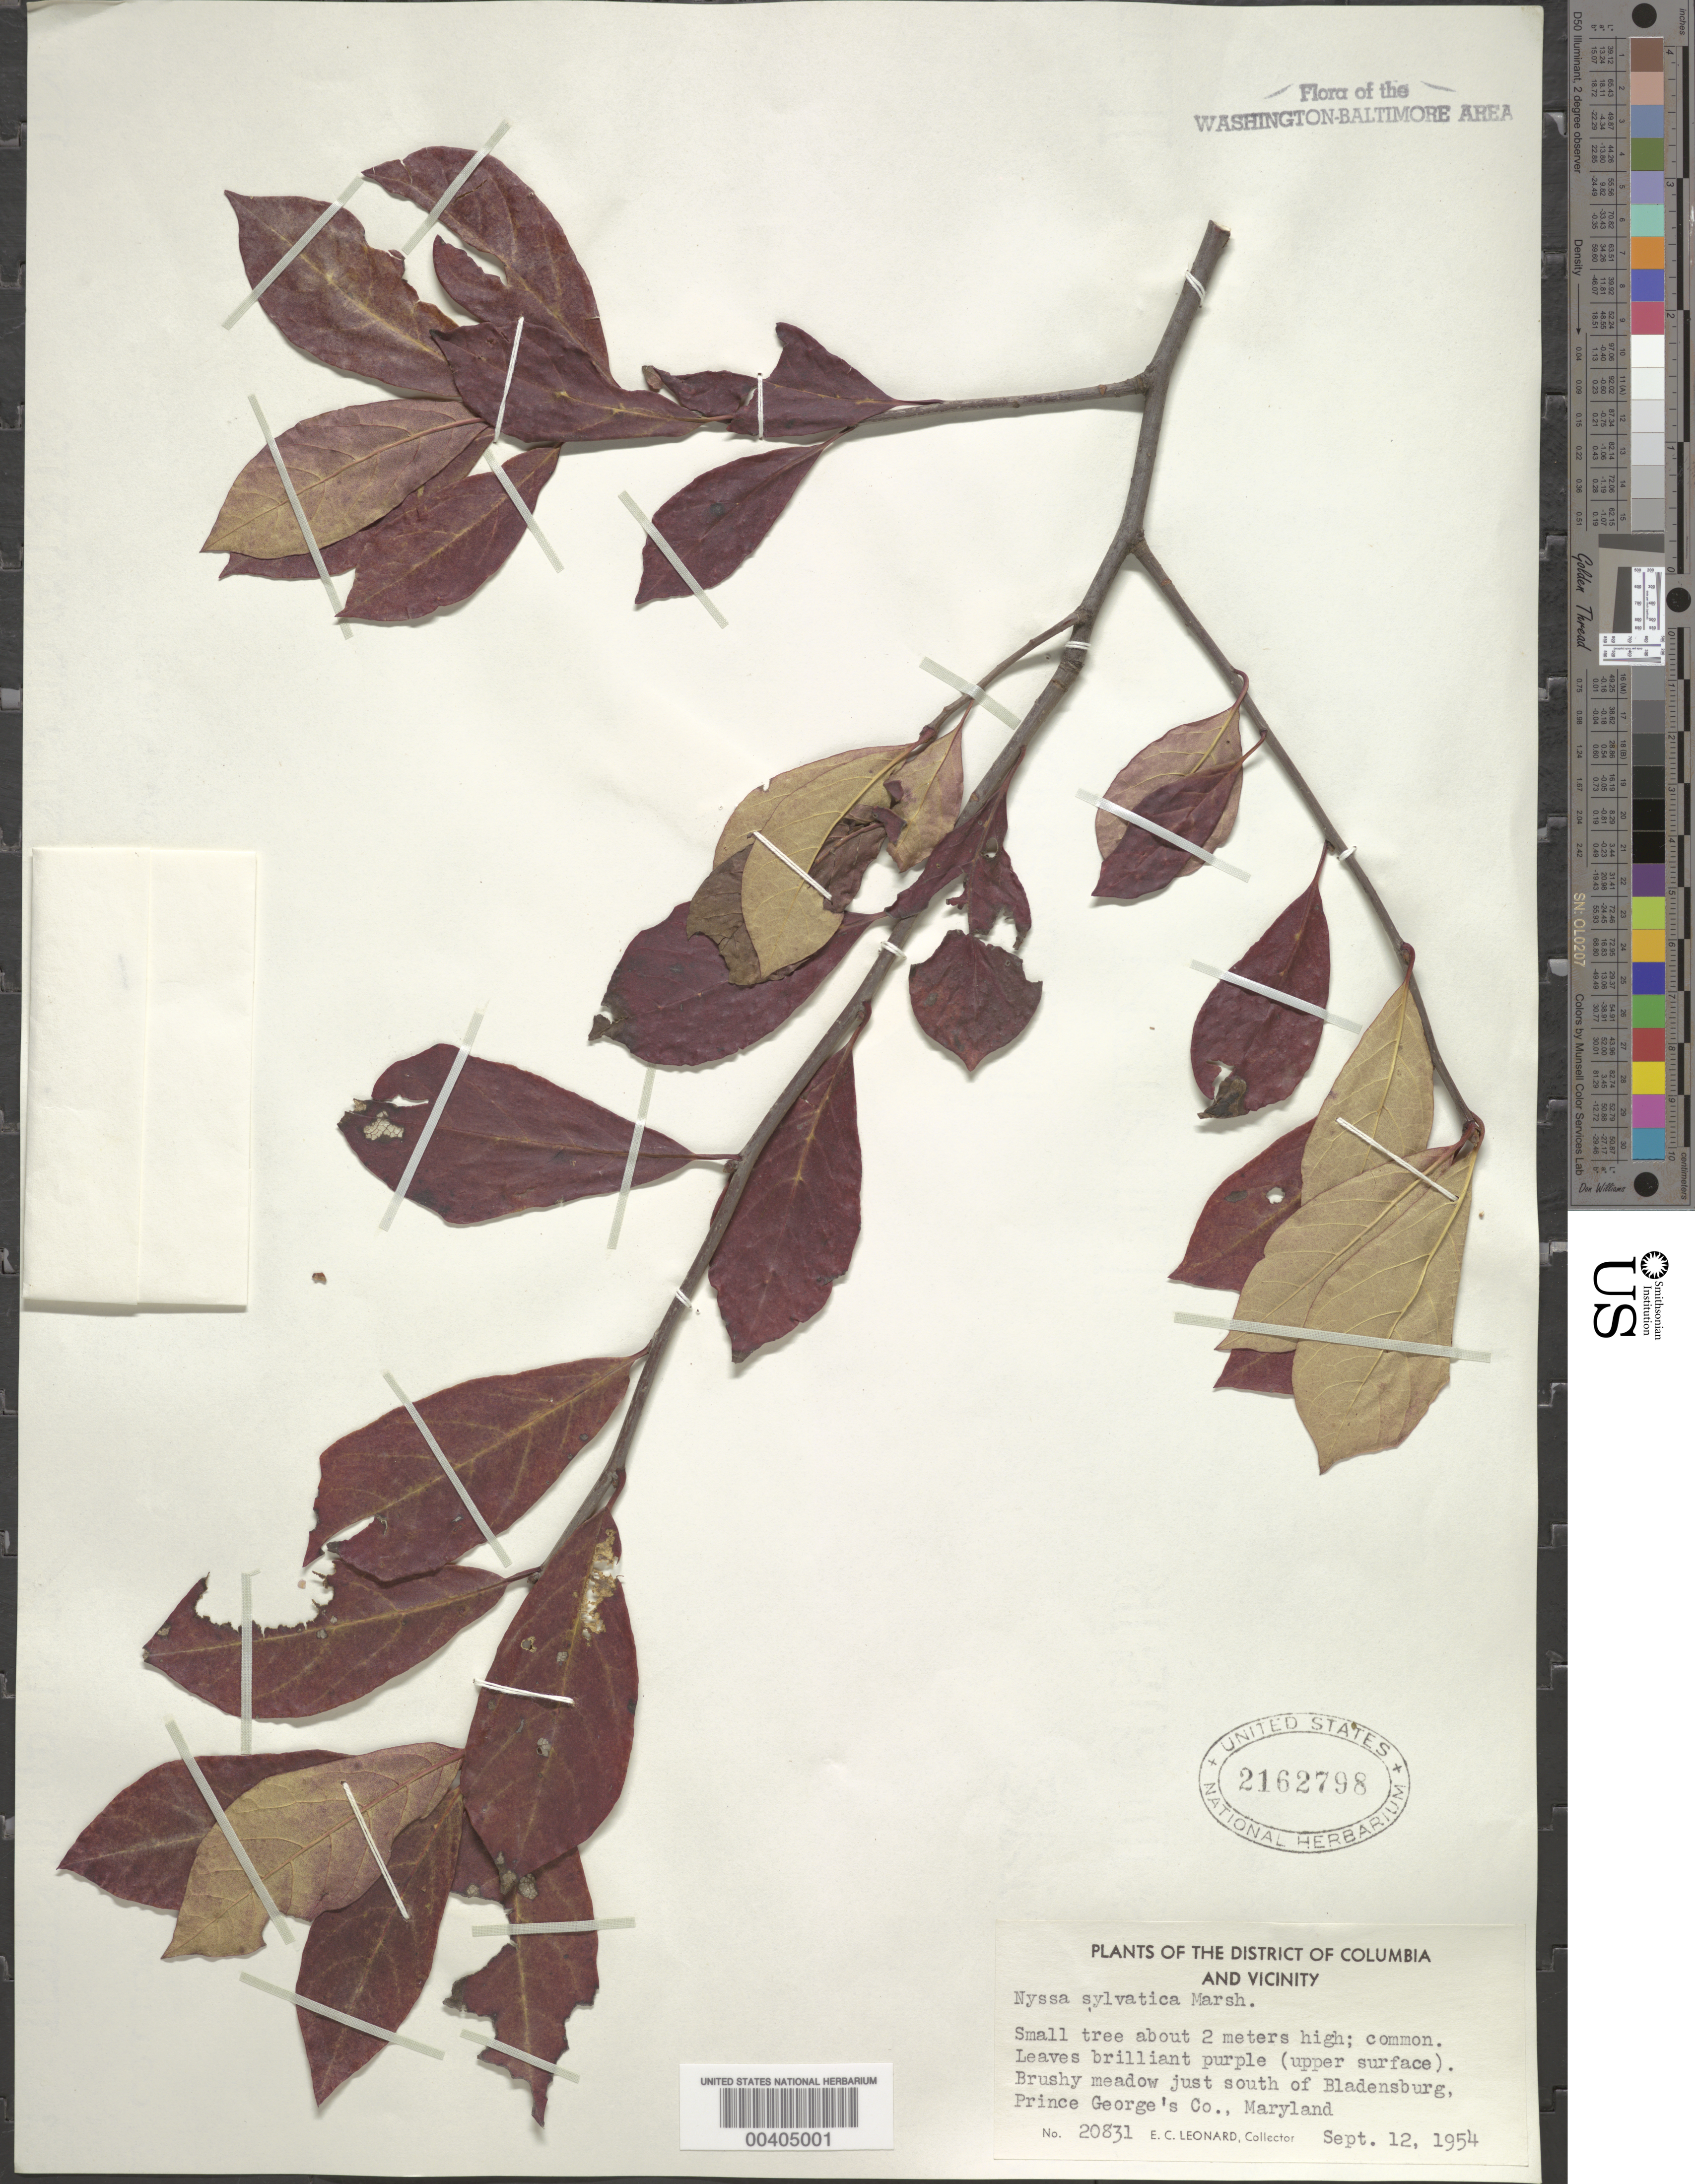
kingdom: Plantae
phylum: Tracheophyta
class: Magnoliopsida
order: Cornales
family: Nyssaceae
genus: Nyssa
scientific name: Nyssa sylvatica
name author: Marshall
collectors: E. C. Leonard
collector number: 20831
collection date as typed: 12 Sep 1954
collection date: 1954-09-12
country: United States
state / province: Maryland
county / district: Prince George's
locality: S of Bladensburg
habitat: Brushy meadow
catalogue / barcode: US 2162798